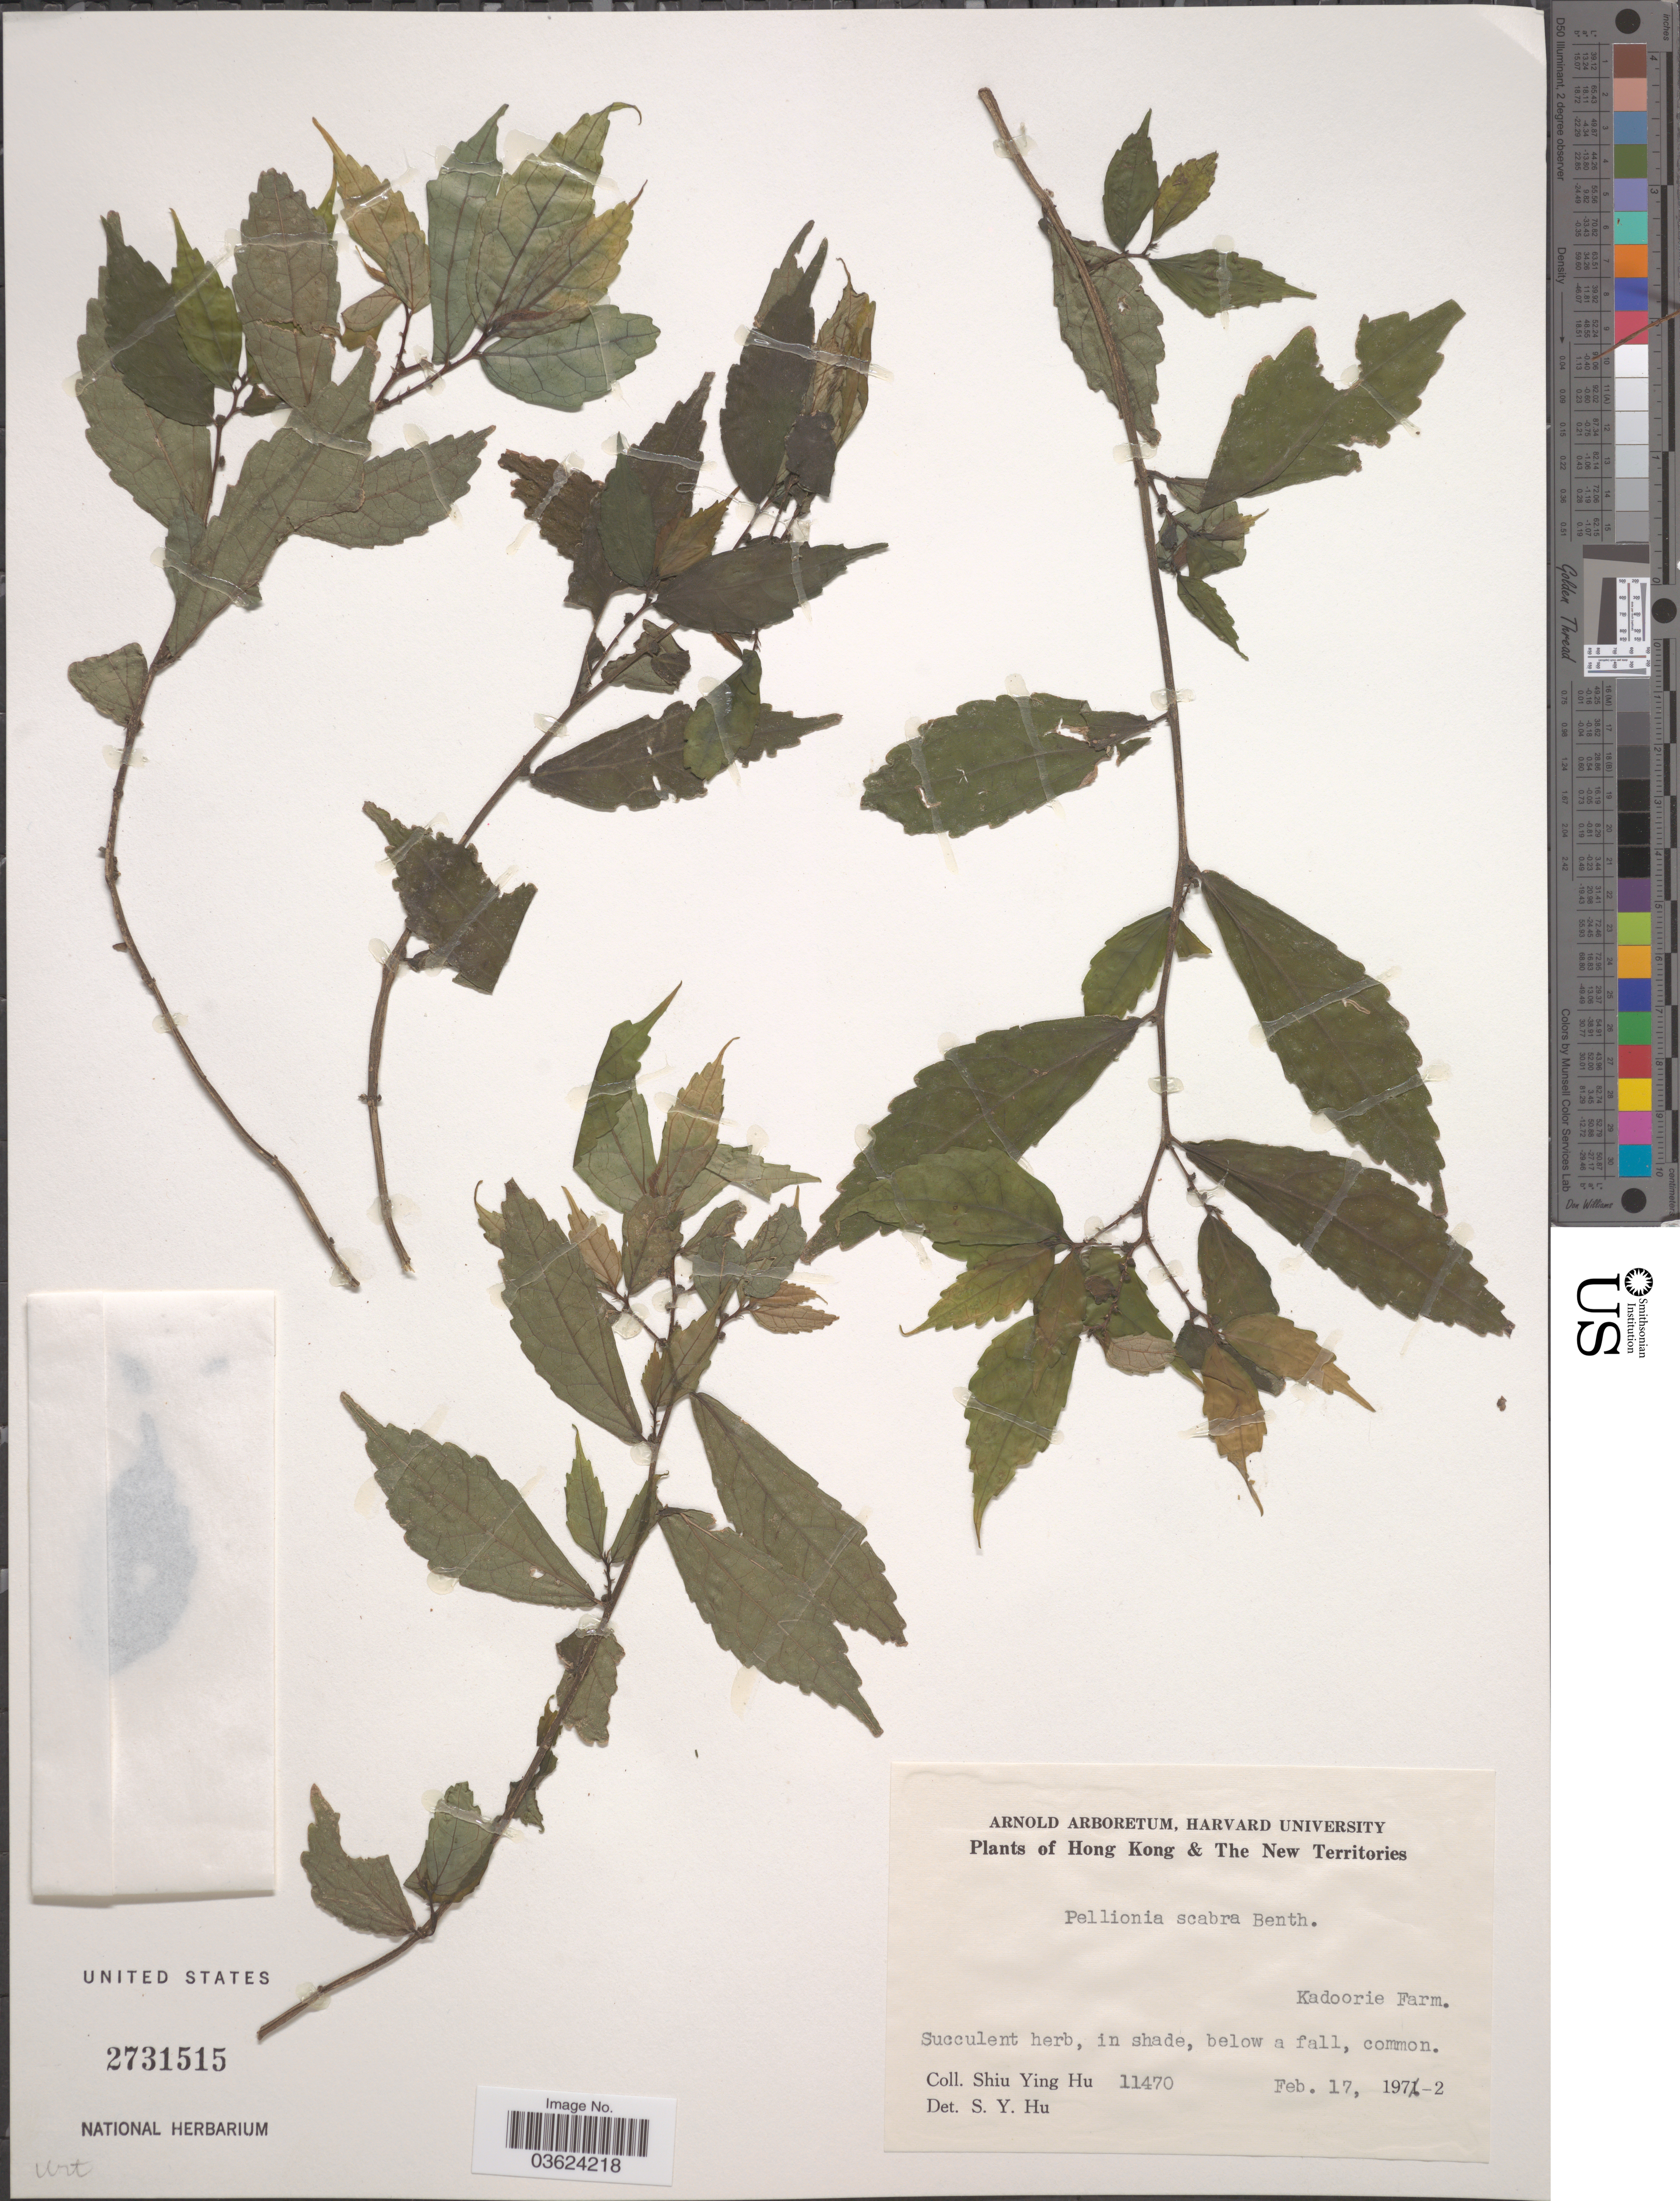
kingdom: Plantae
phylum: Tracheophyta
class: Magnoliopsida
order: Rosales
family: Urticaceae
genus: Pellionia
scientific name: Pellionia scabra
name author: Benth.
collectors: S. Y. Hu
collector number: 11470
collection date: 1972-02-17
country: China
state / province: Hong Kong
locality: The New Territories. Kadoorie Farm.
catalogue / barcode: US 2731515